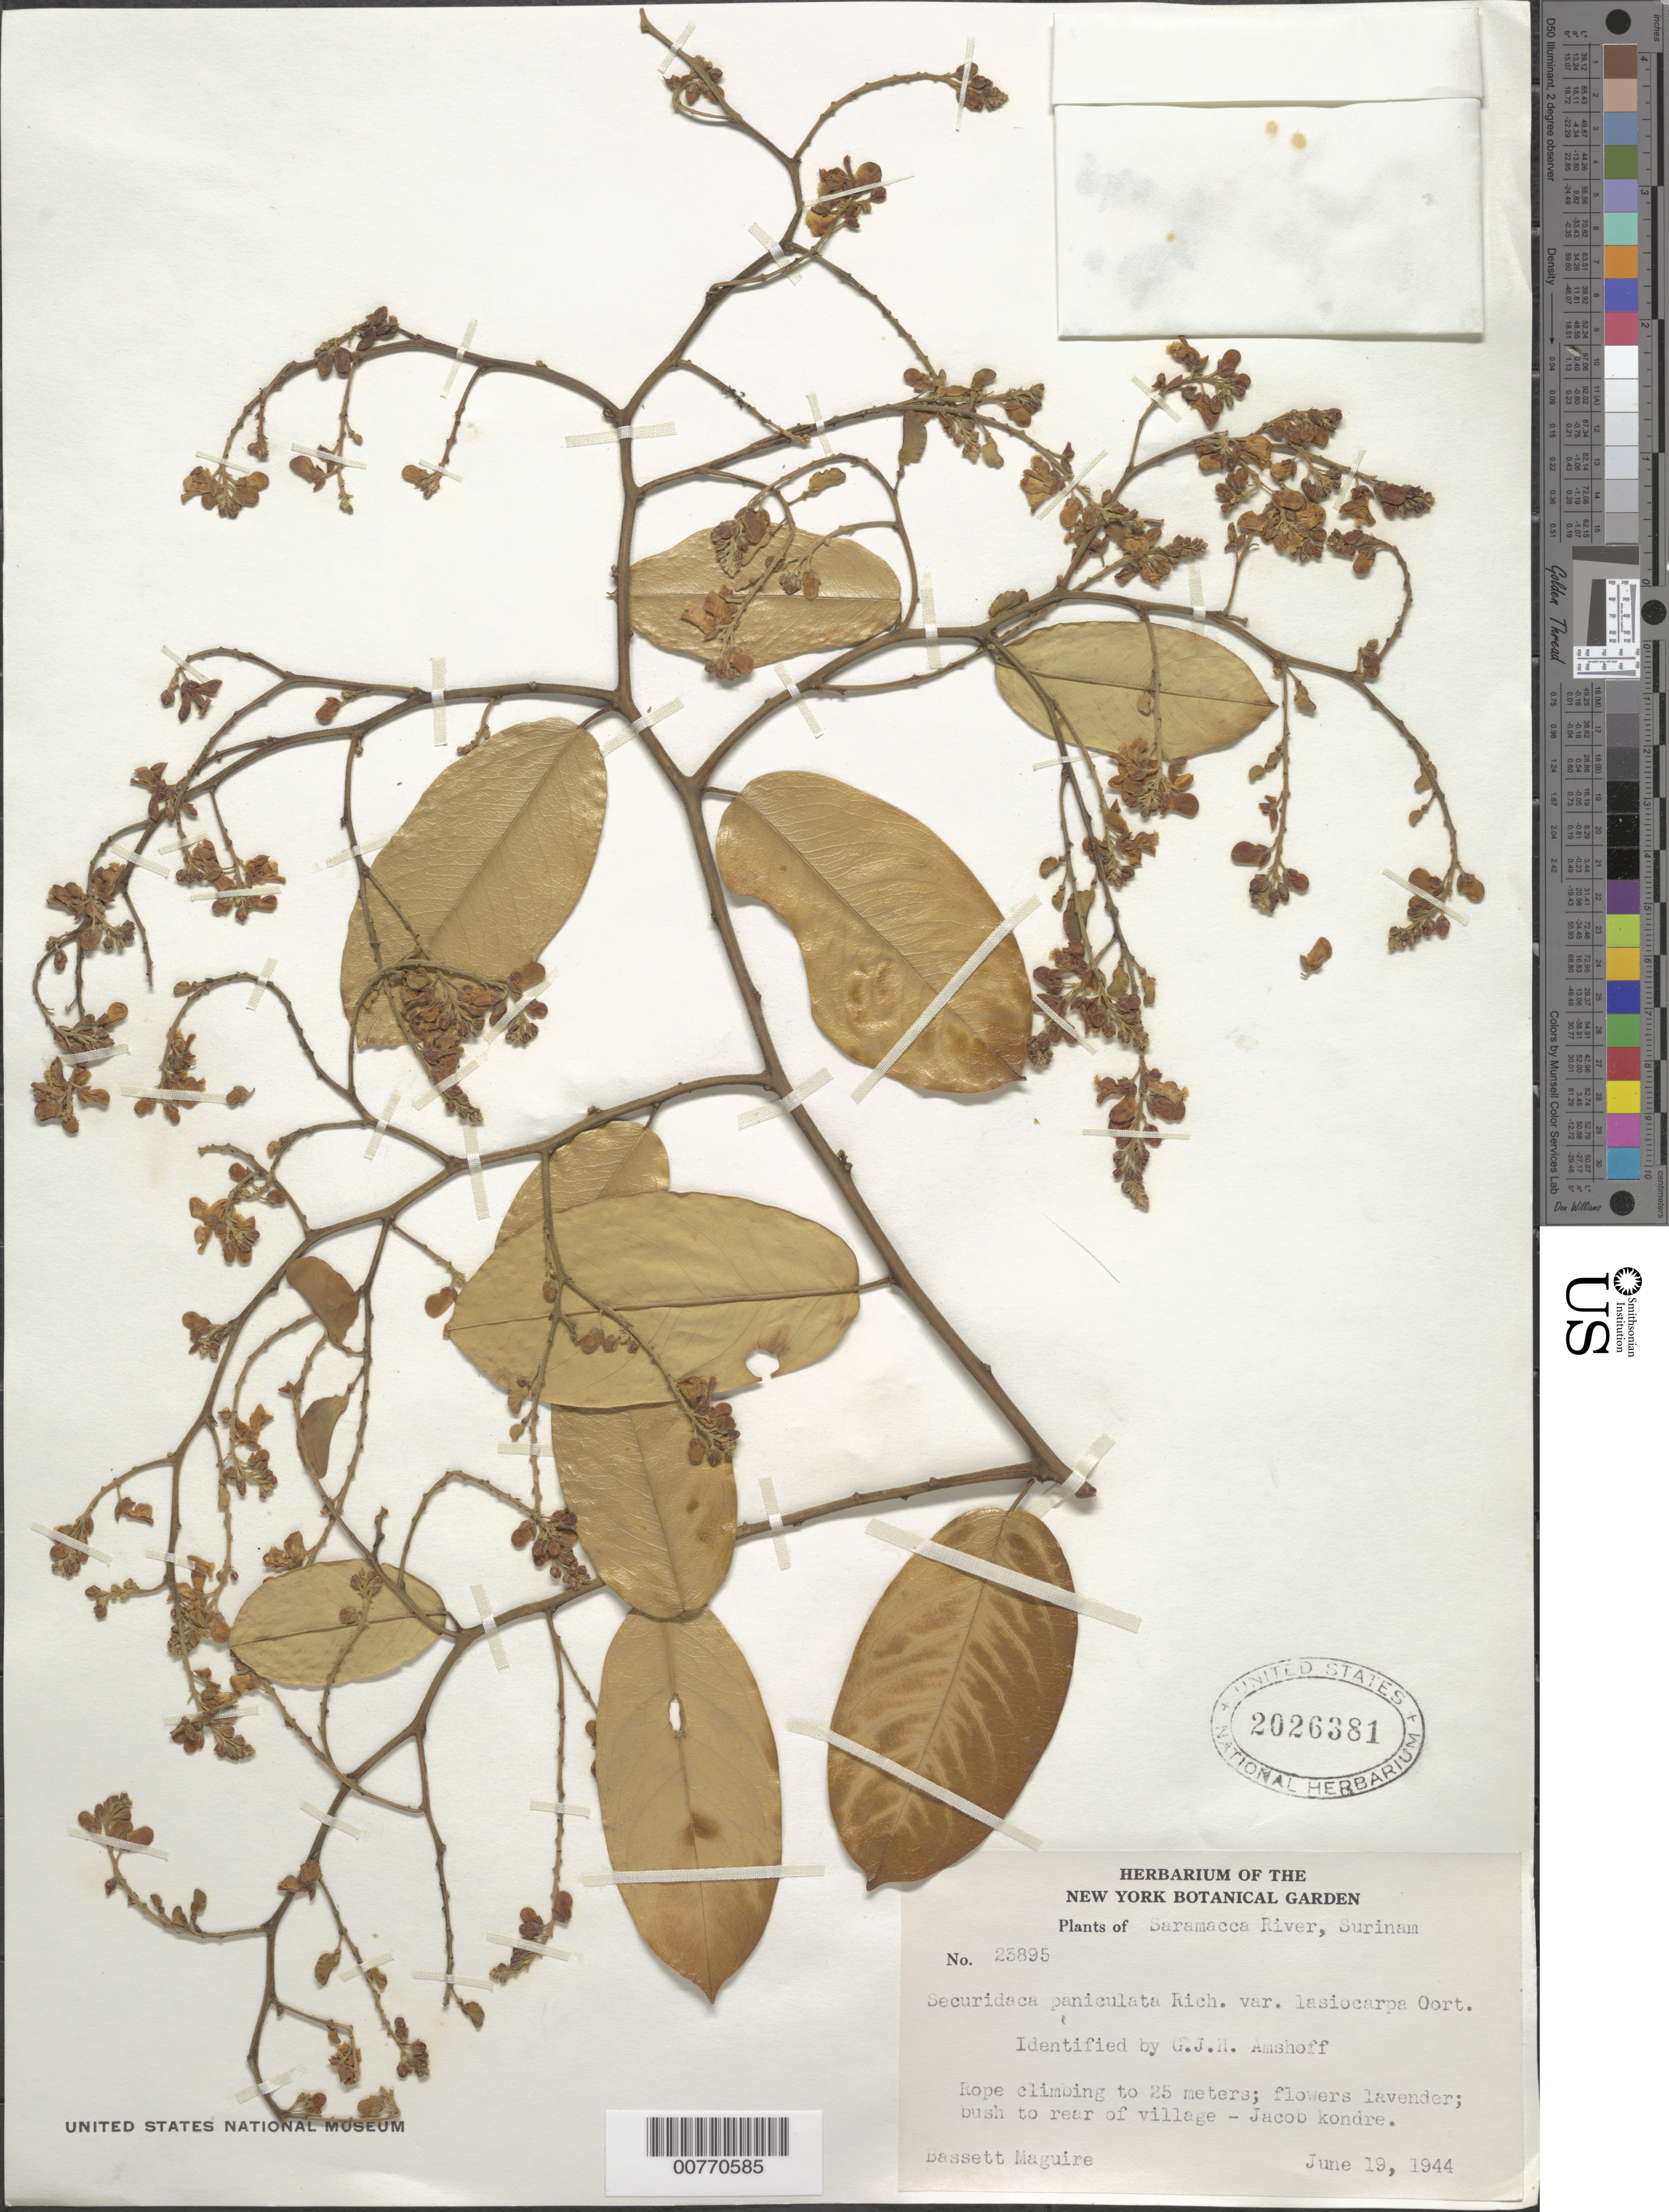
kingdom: Plantae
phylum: Tracheophyta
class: Magnoliopsida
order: Fabales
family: Polygalaceae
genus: Securidaca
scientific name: Securidaca paniculata var. lasiocarpa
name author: Oort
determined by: Amshoff, G. J. H.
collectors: B. Maguire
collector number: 23895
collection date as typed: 19-Jun-44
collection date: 1944-06-19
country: Suriname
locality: Jacob Kondre village, Saramacca River headwaters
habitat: Bush to rear of village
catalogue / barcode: US 2026381